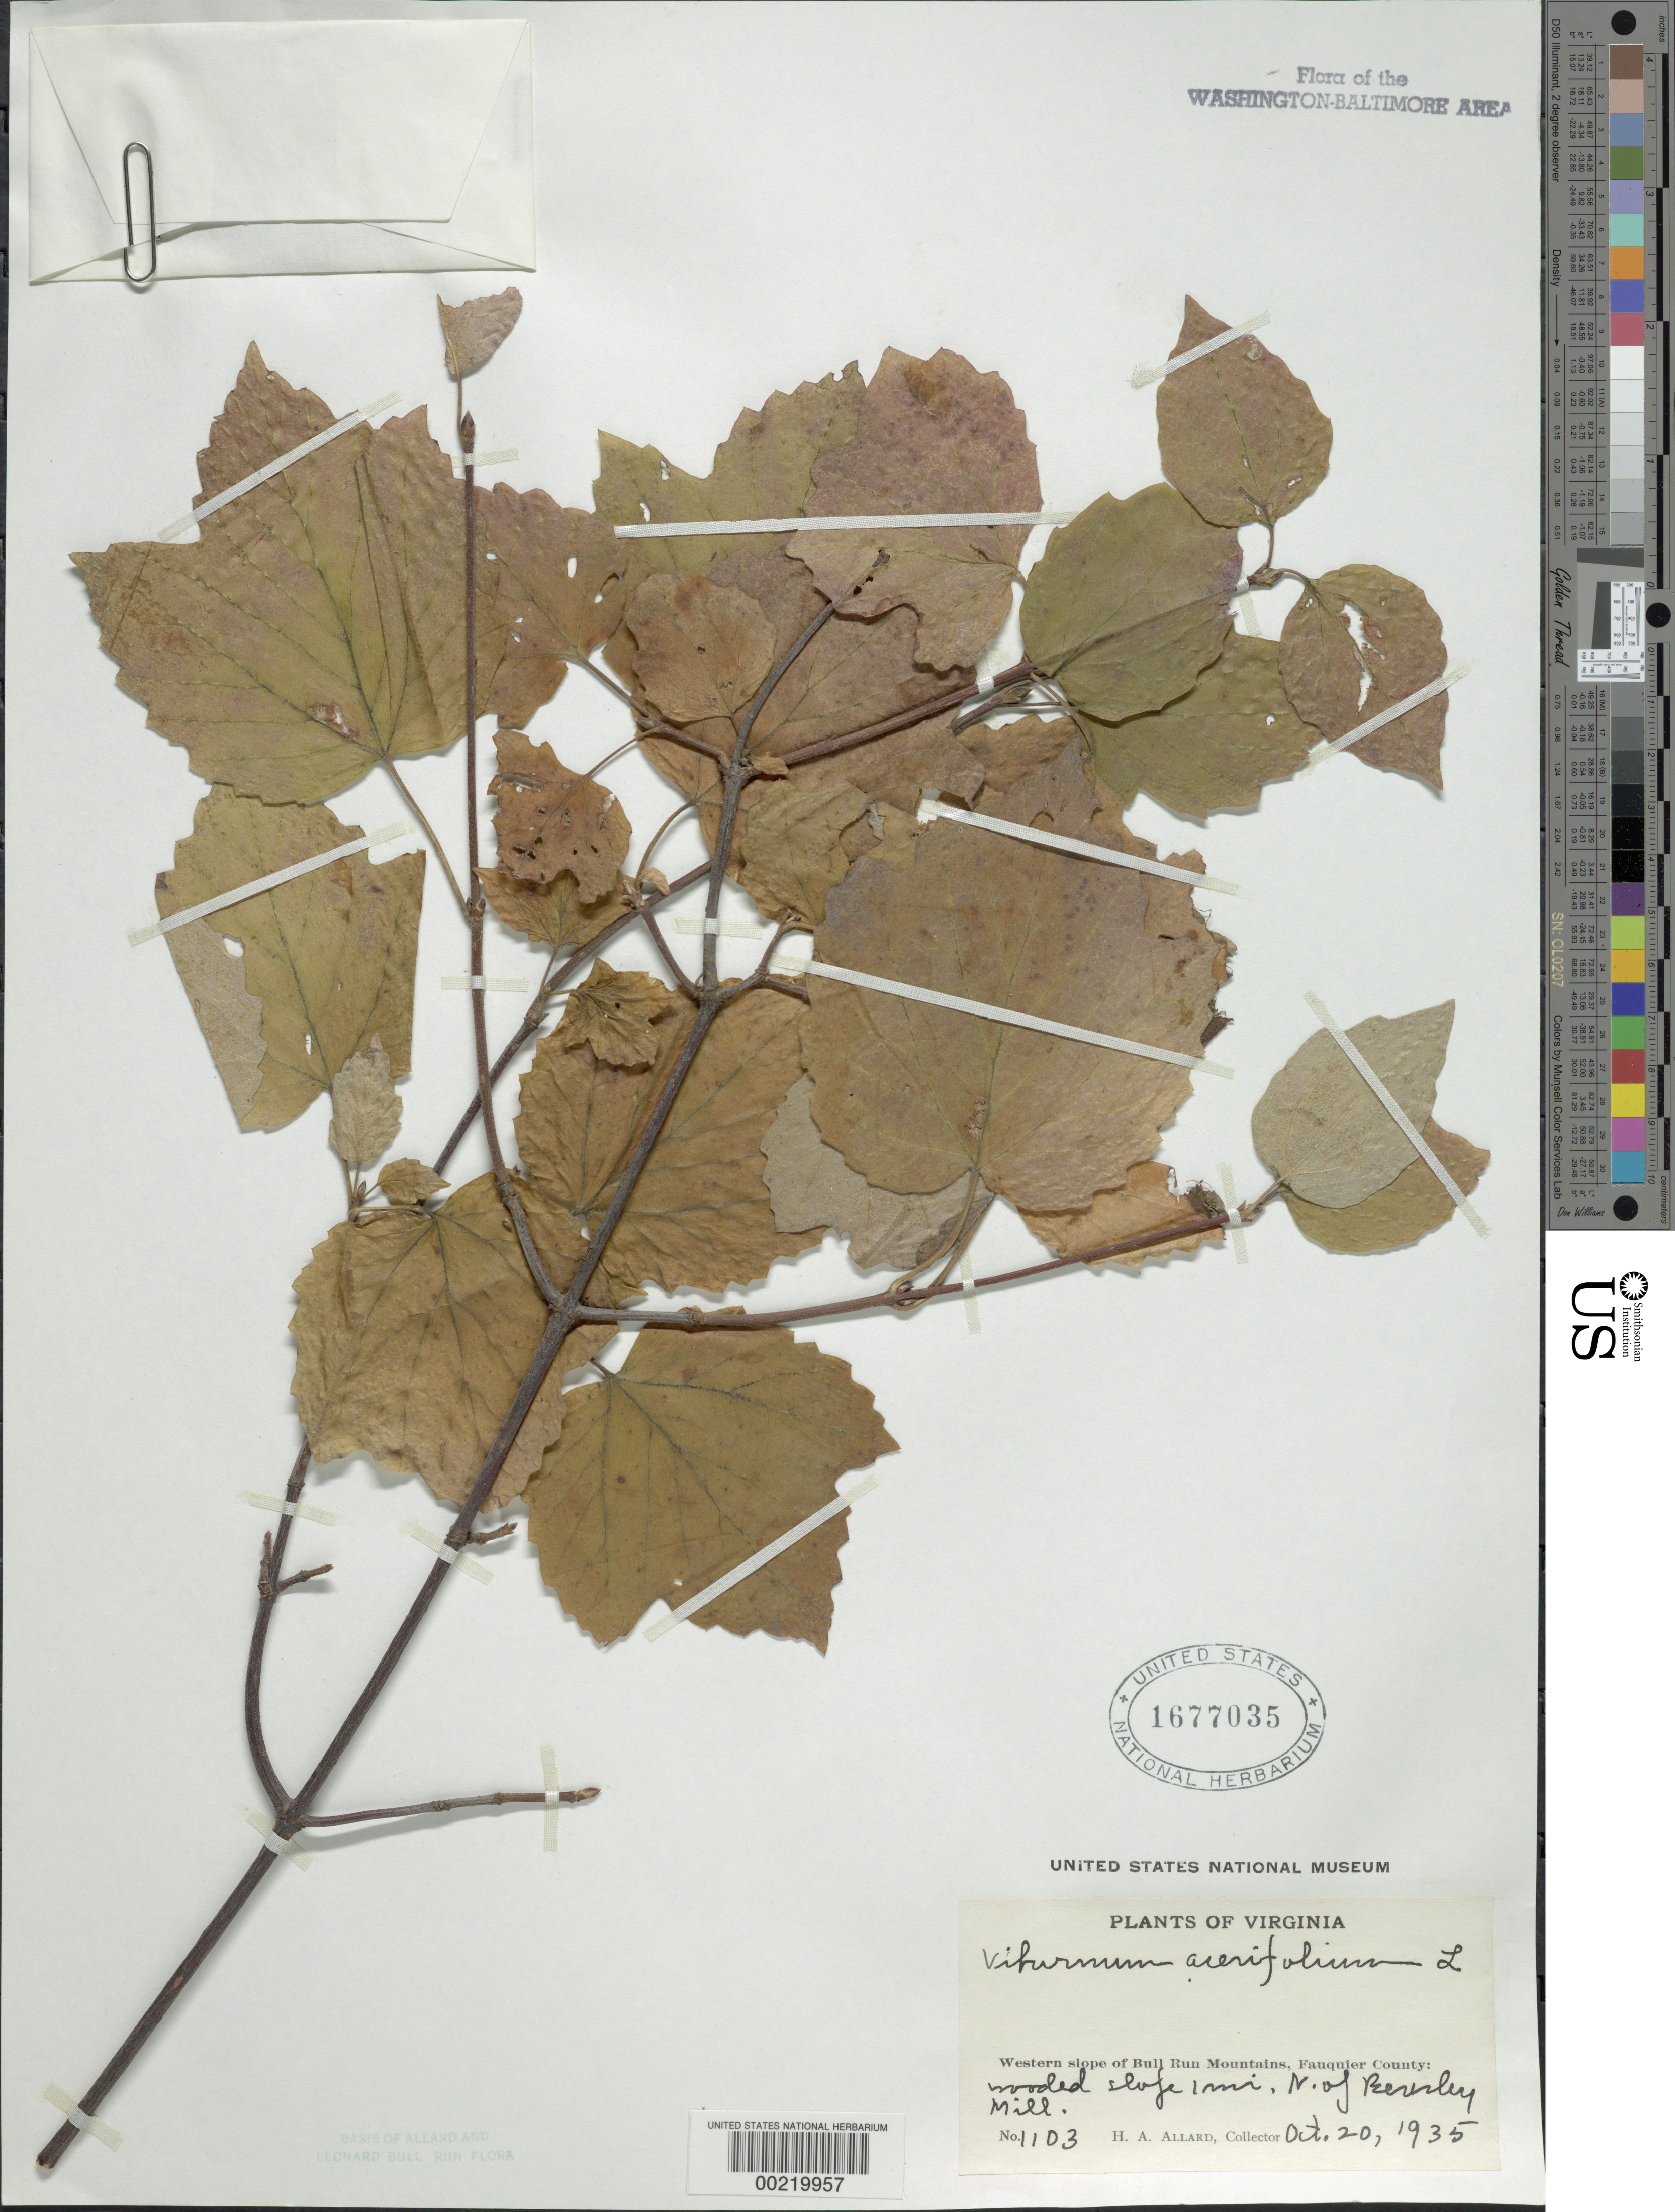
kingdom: Plantae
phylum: Tracheophyta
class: Magnoliopsida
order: Dipsacales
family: Viburnaceae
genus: Viburnum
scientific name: Viburnum acerifolium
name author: L.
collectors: H. A. Allard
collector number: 1103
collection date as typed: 20 Oct 1935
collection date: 1935-10-20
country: United States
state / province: Virginia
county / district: Fauquier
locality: North of Beverley Mill, west slope of Bull Run Mts.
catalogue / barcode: US 1677035